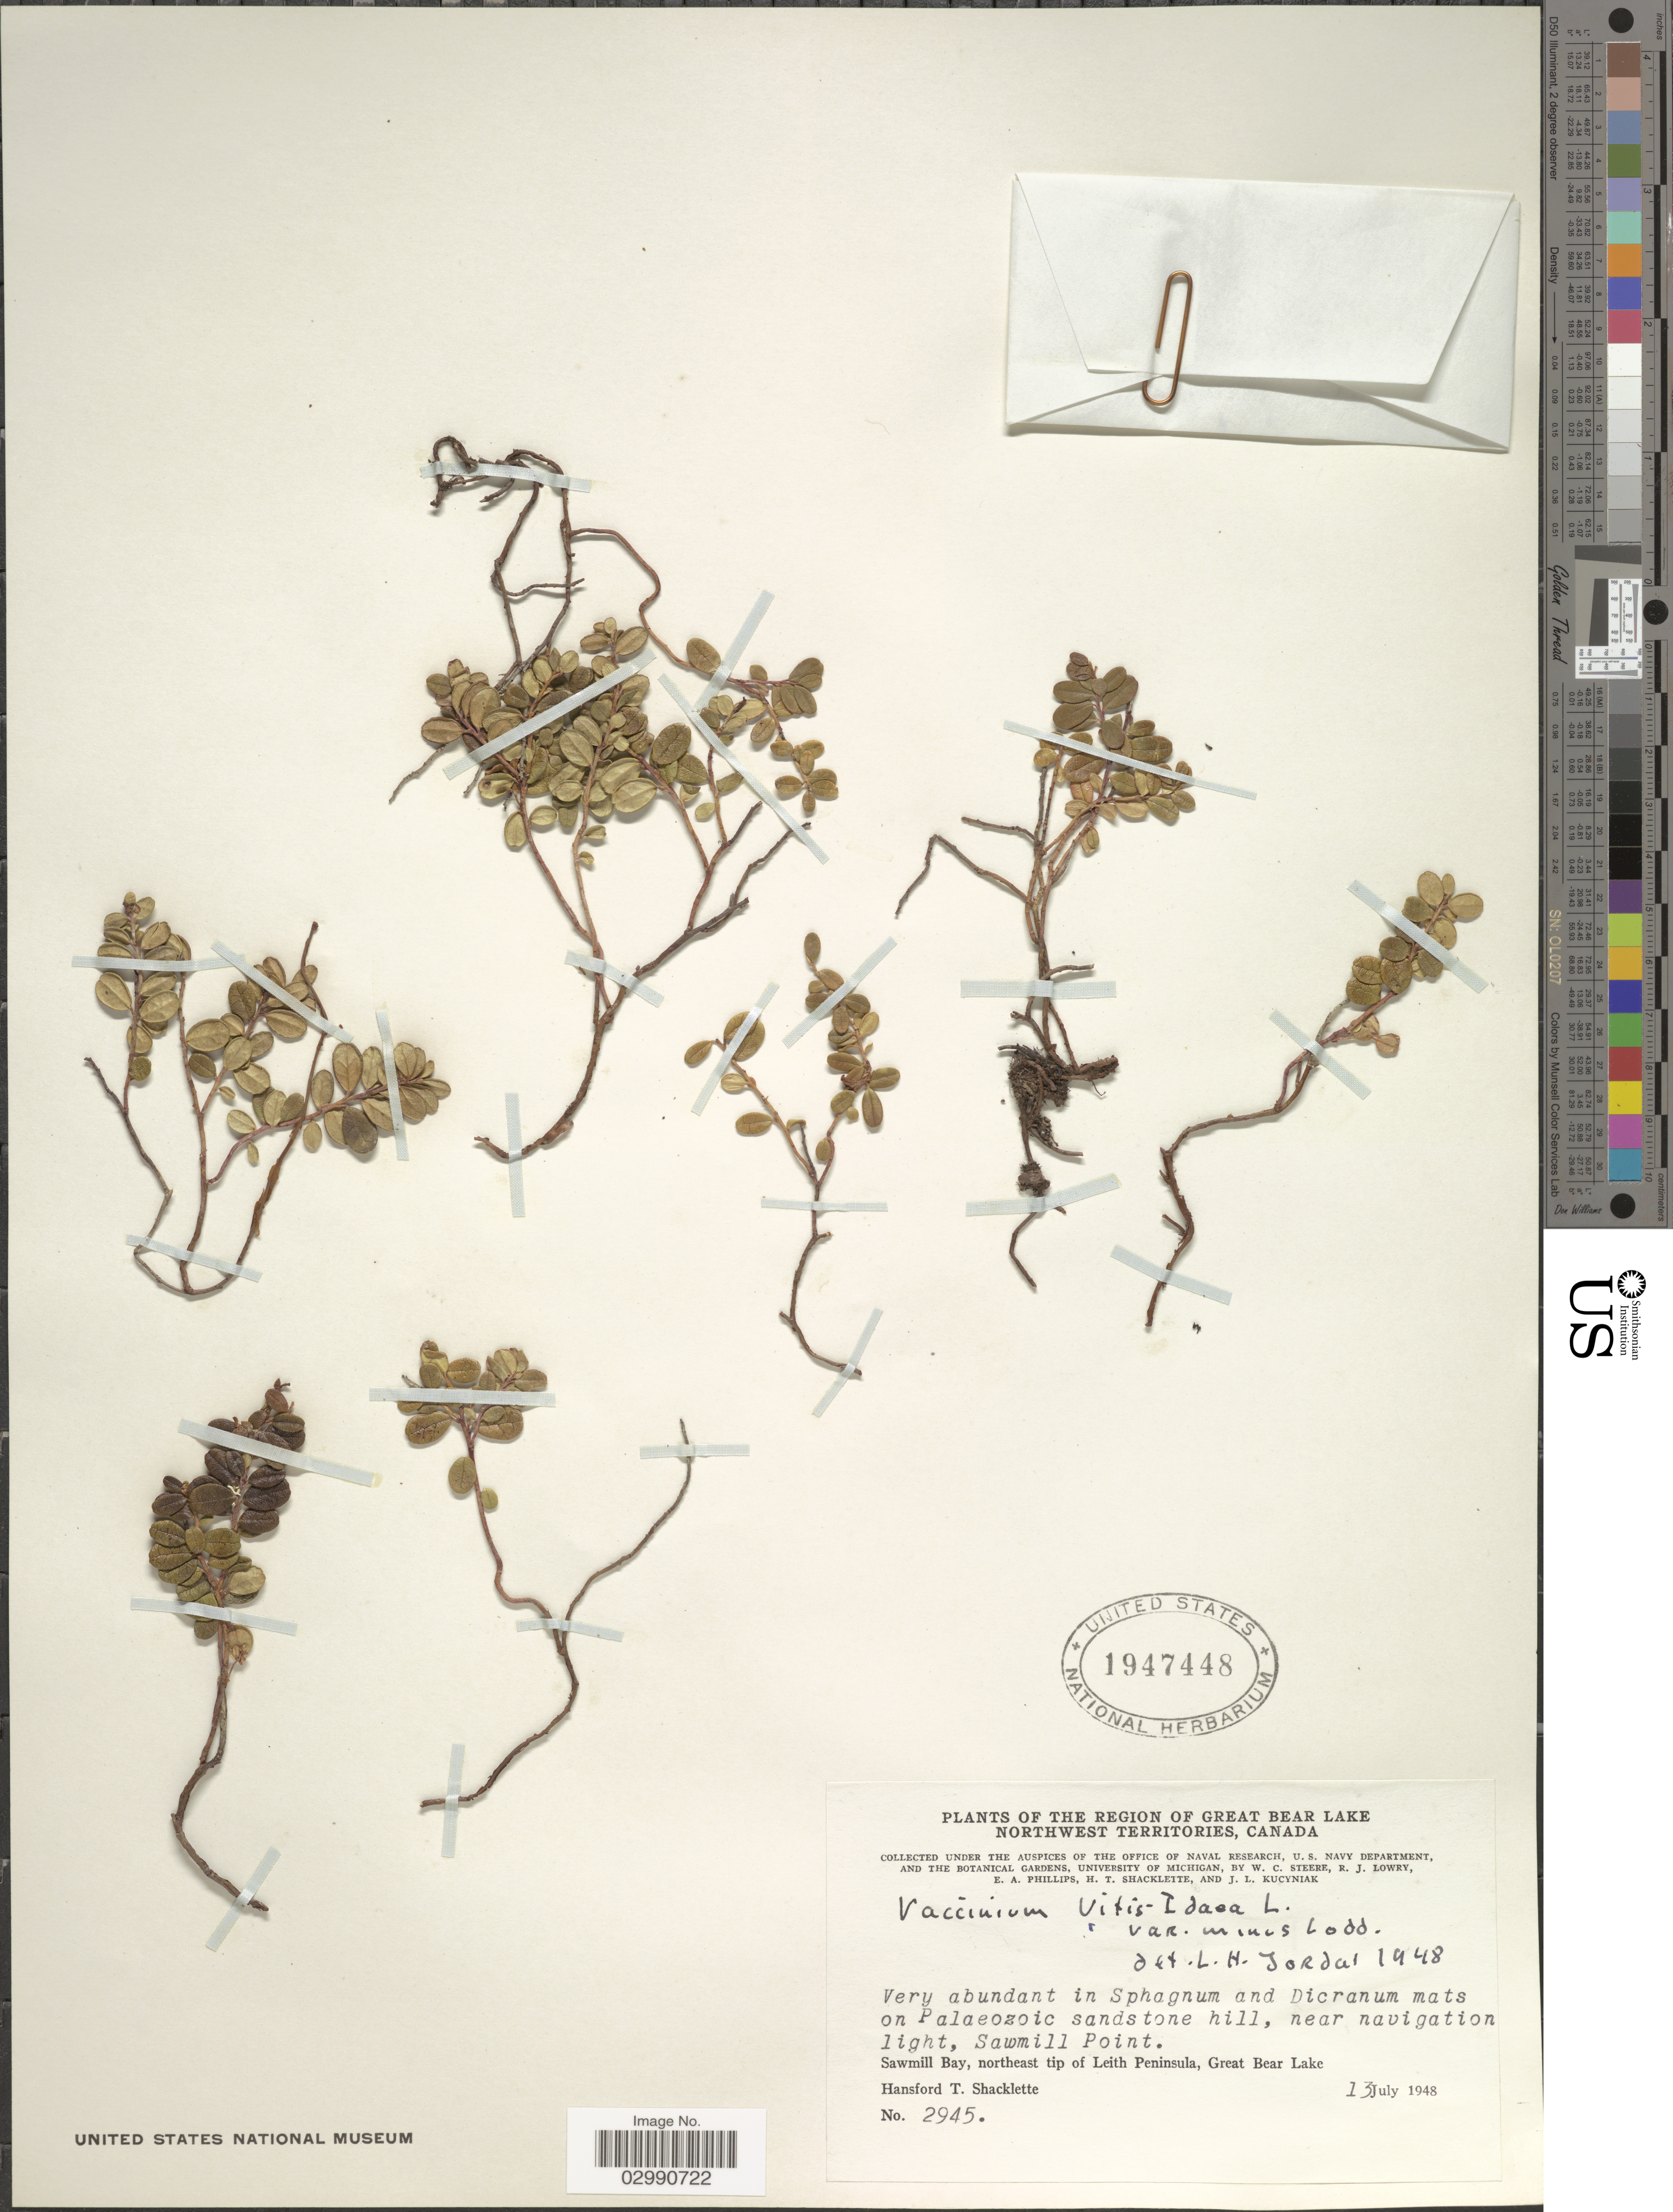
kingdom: Plantae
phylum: Tracheophyta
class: Magnoliopsida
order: Ericales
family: Ericaceae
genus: Vaccinium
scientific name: Vaccinium vitis-idaea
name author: L.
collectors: H. Shacklette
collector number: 2945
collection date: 1948-07-13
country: Canada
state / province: Northwest Territories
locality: The Region of Great Bear Lake, Northwest Territories, Sawmill Bay, northeast tip of Leith Peninsula, Great Bear Lake, near navigation light, Sawmill Point.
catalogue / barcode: US 1947448